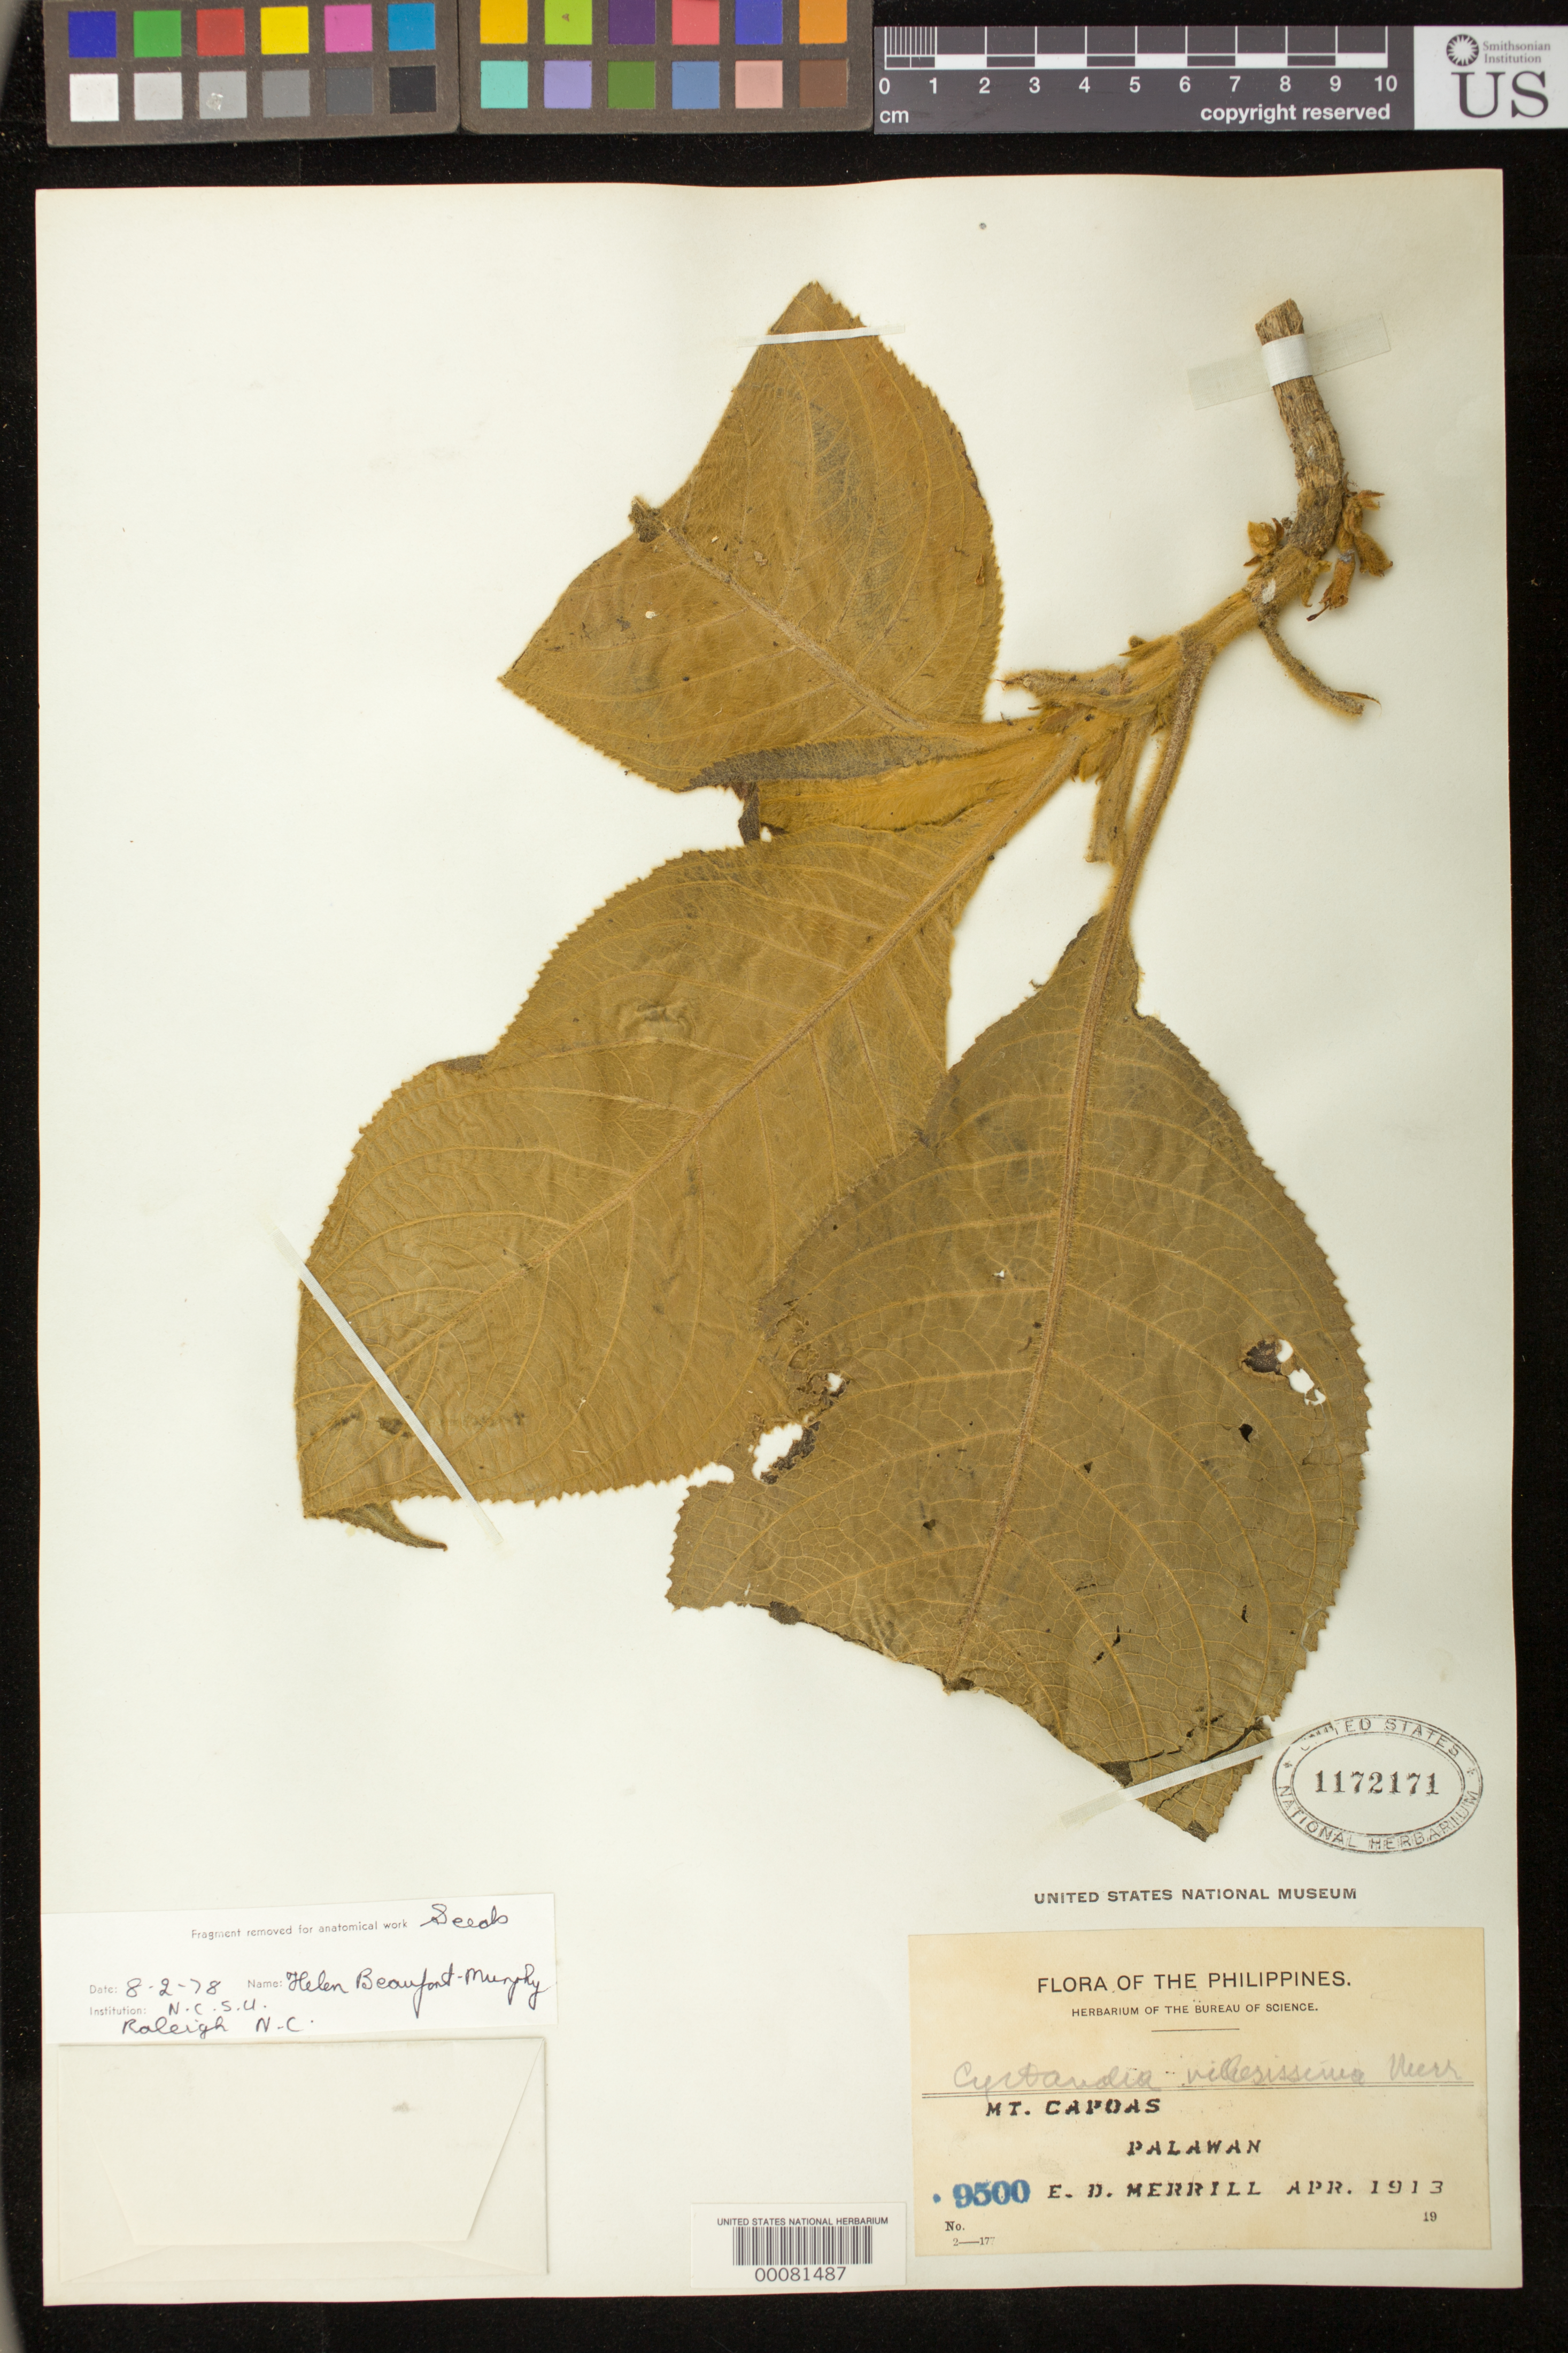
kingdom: Plantae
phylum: Tracheophyta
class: Magnoliopsida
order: Lamiales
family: Gesneriaceae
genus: Cyrtandra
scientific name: Cyrtandra villosissima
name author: Merr.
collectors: E. D. Merrill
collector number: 9500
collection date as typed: Apr 1913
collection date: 1913-04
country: Philippines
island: Palawan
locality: Mt. Capoas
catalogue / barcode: US 1172171